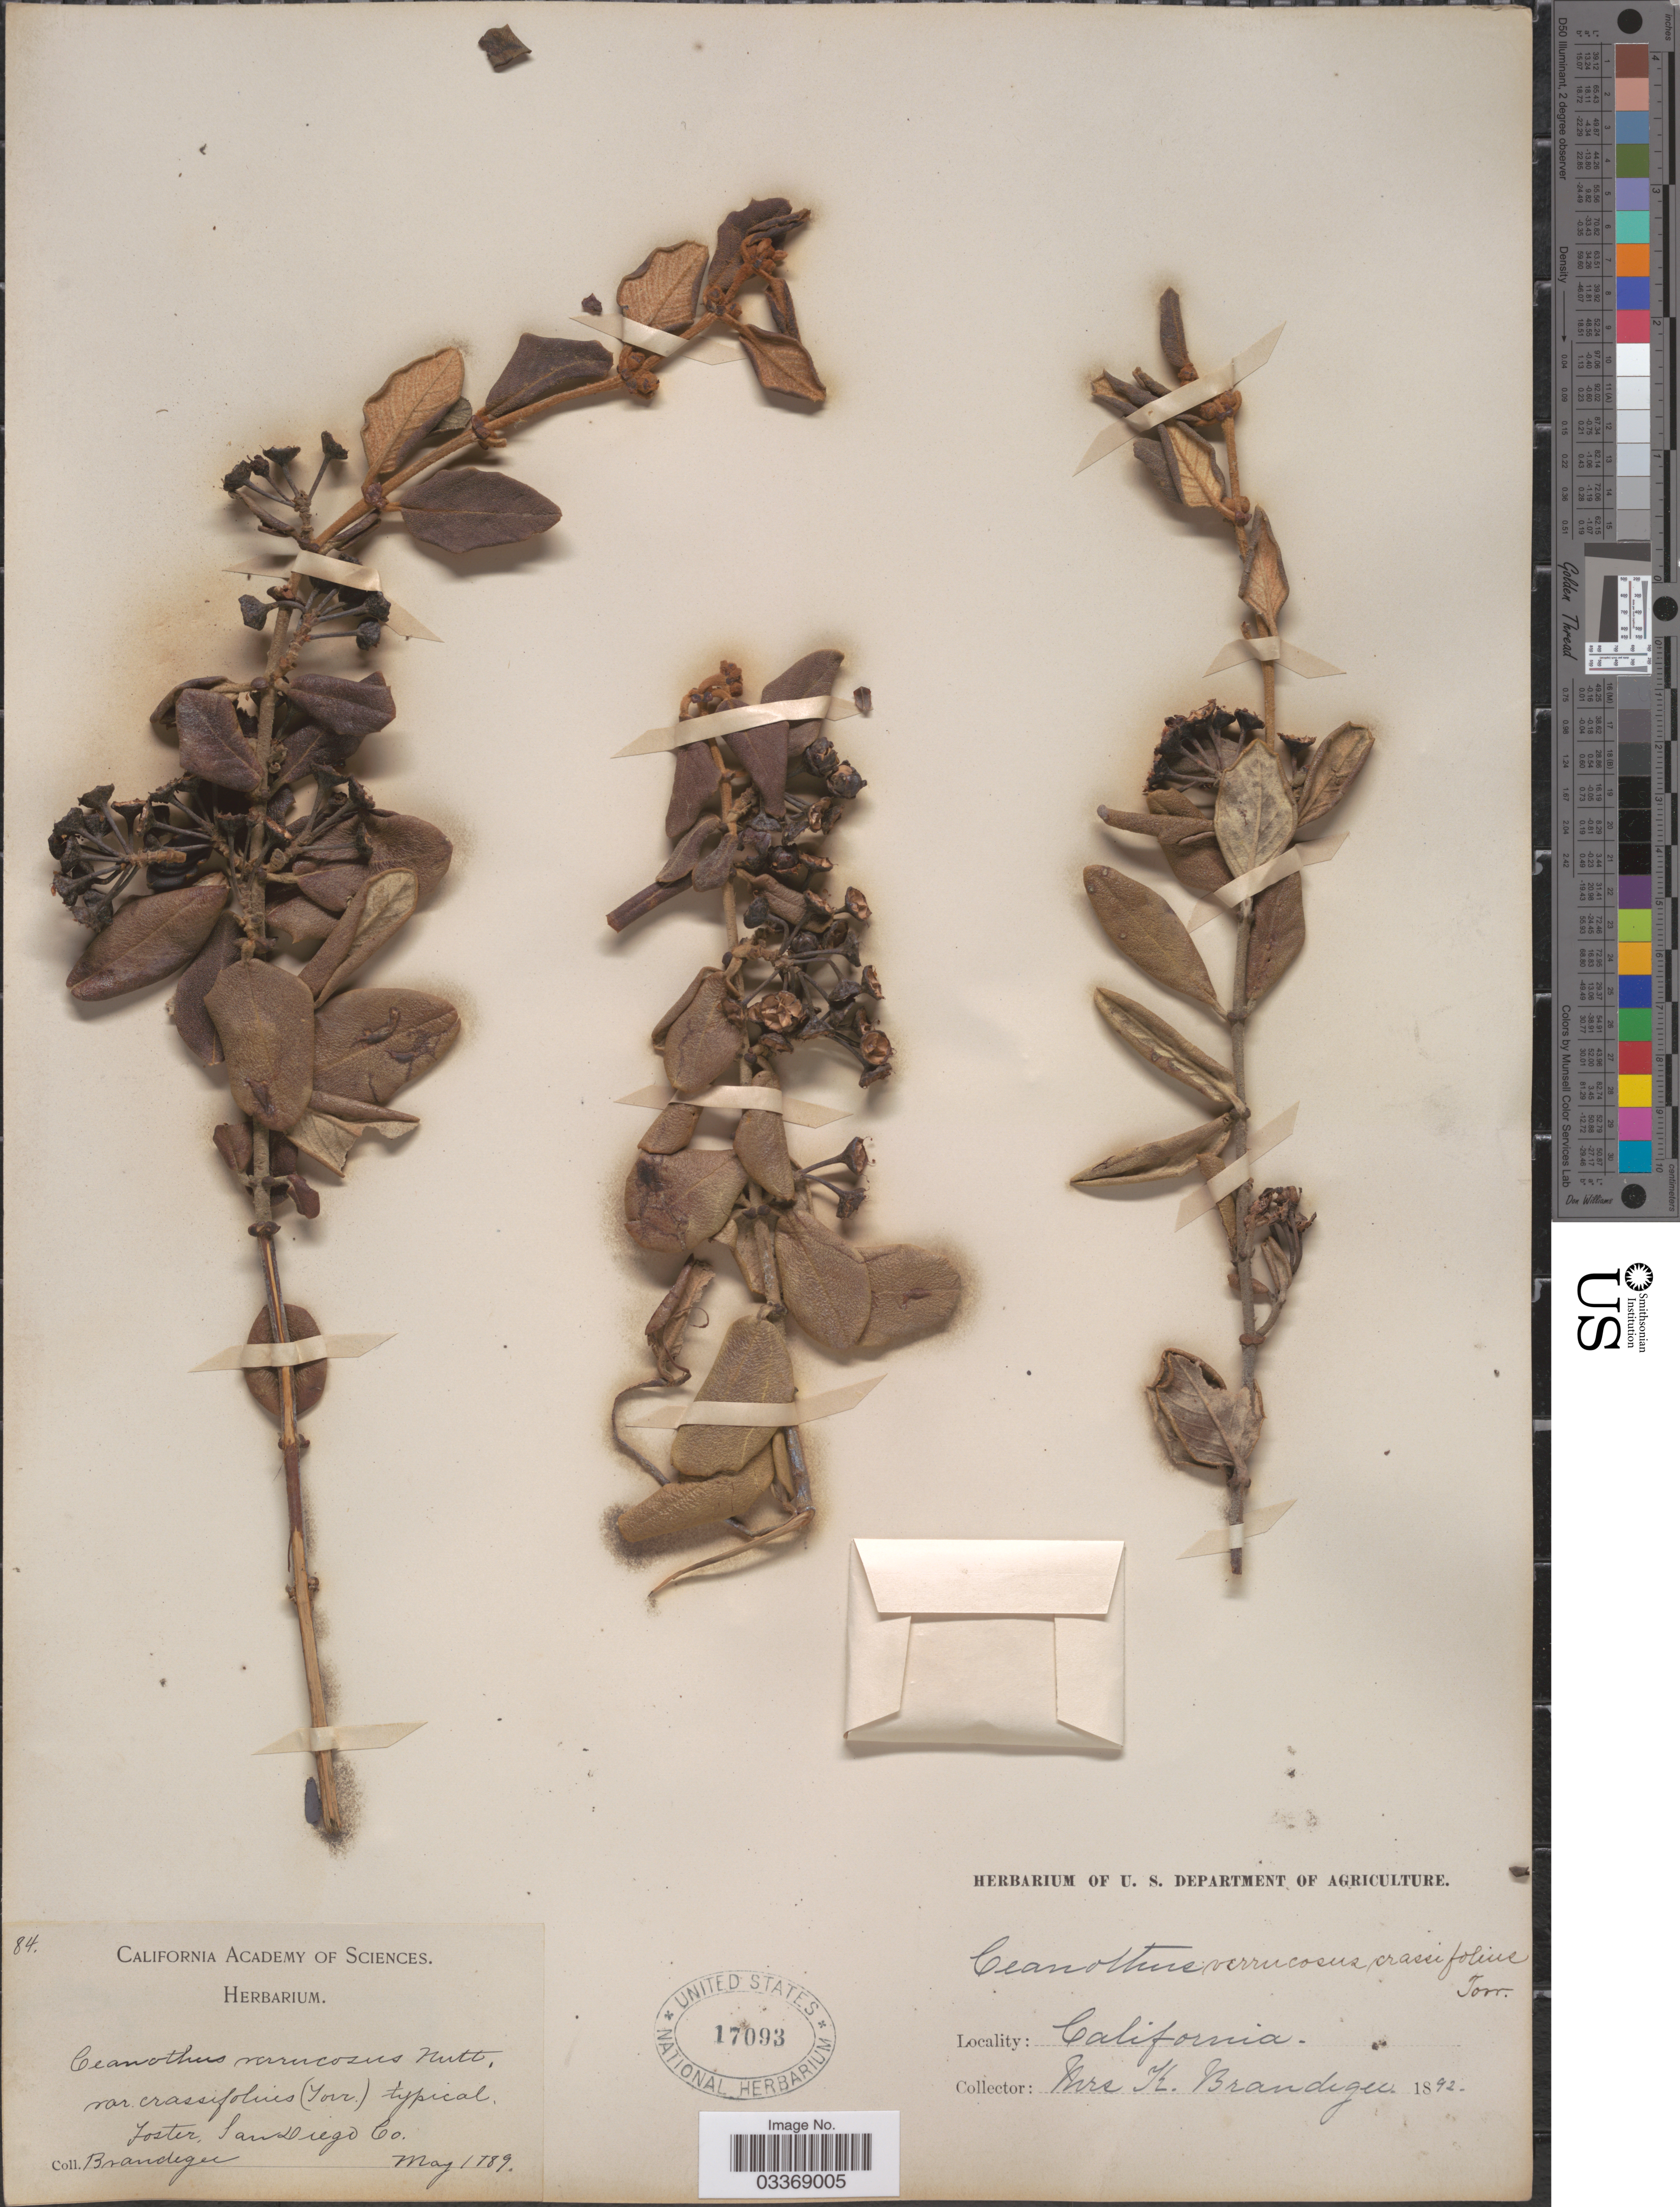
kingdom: Plantae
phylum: Tracheophyta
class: Magnoliopsida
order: Rosales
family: Rhamnaceae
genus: Ceanothus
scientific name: Ceanothus crassifolius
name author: Torr.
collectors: K. Brandegee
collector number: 84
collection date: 1889-05/1892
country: United States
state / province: California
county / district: San Diego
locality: Foster, San Diego Co.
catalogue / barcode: US 17093